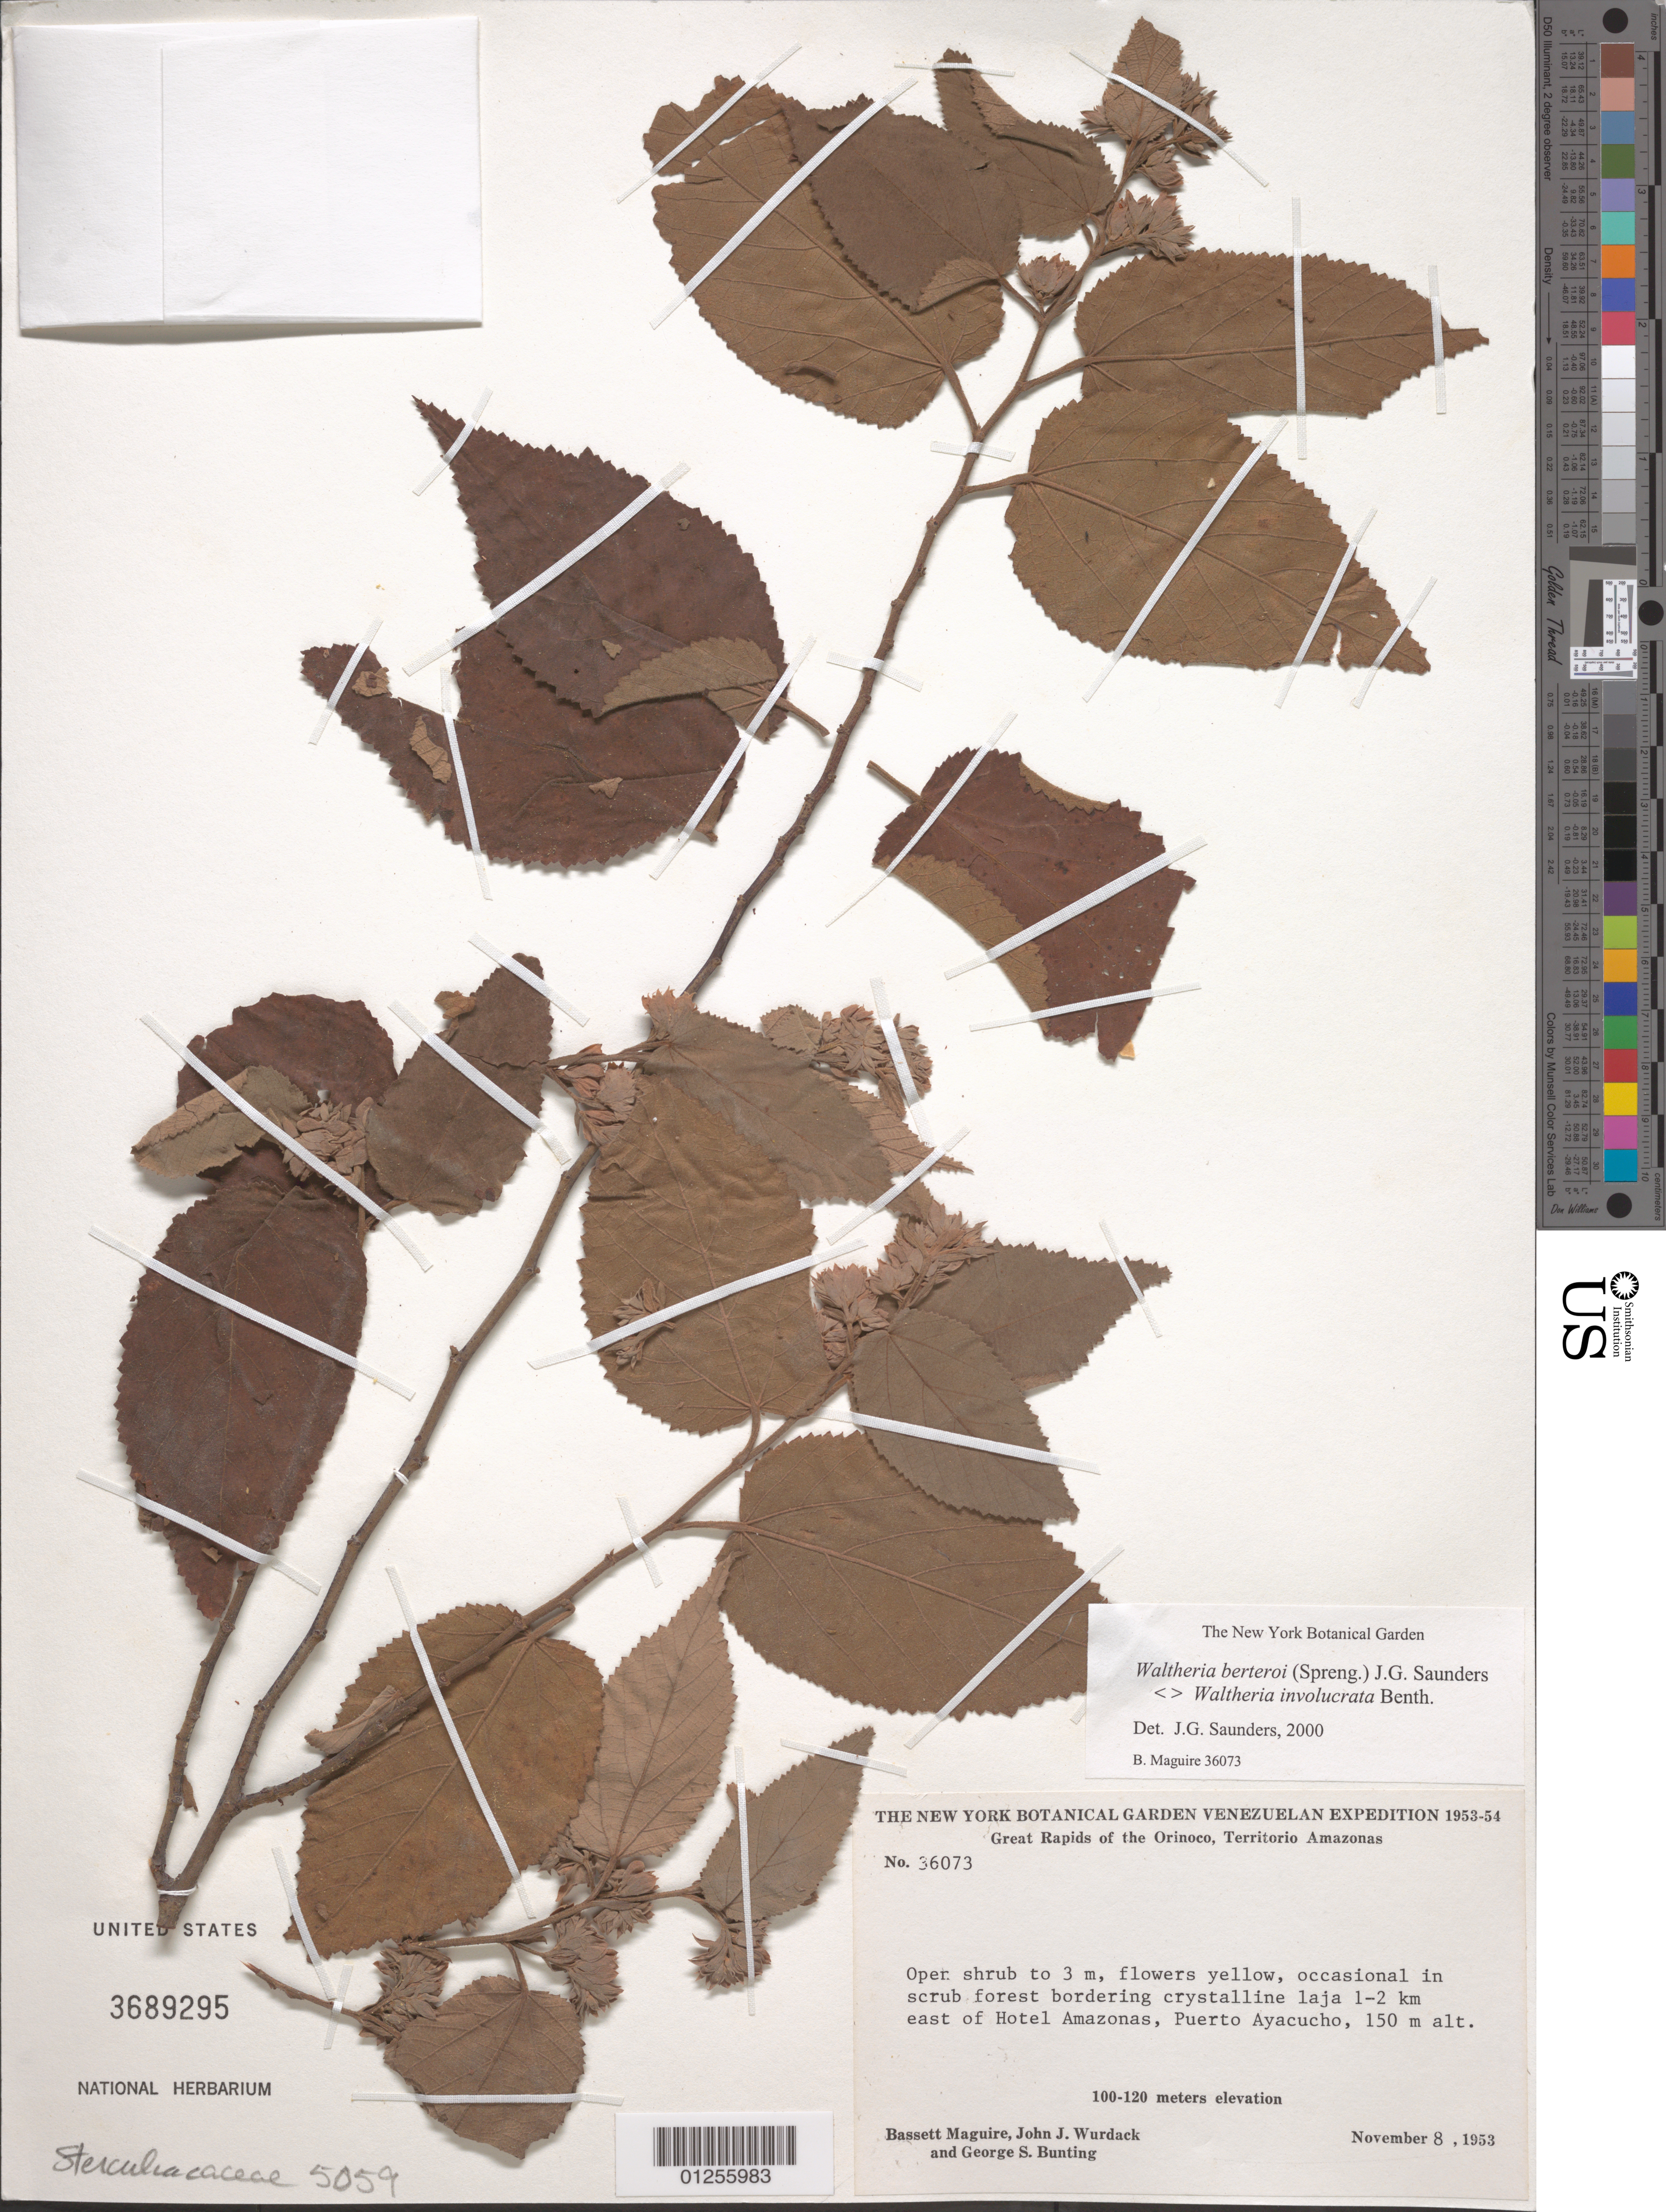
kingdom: Plantae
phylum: Tracheophyta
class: Magnoliopsida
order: Malvales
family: Malvaceae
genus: Waltheria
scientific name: Waltheria involucrata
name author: Benth.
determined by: Saunders, J. G.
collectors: B. Maguire Jr. & J. J. Wurdack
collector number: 36073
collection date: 1953-11-08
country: Venezuela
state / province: Amazonas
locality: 1-2 km e of Hotel Amazonas, Puerto Ayacucho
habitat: Scrub forest bordering crystalline laja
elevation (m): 150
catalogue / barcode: US 3689295